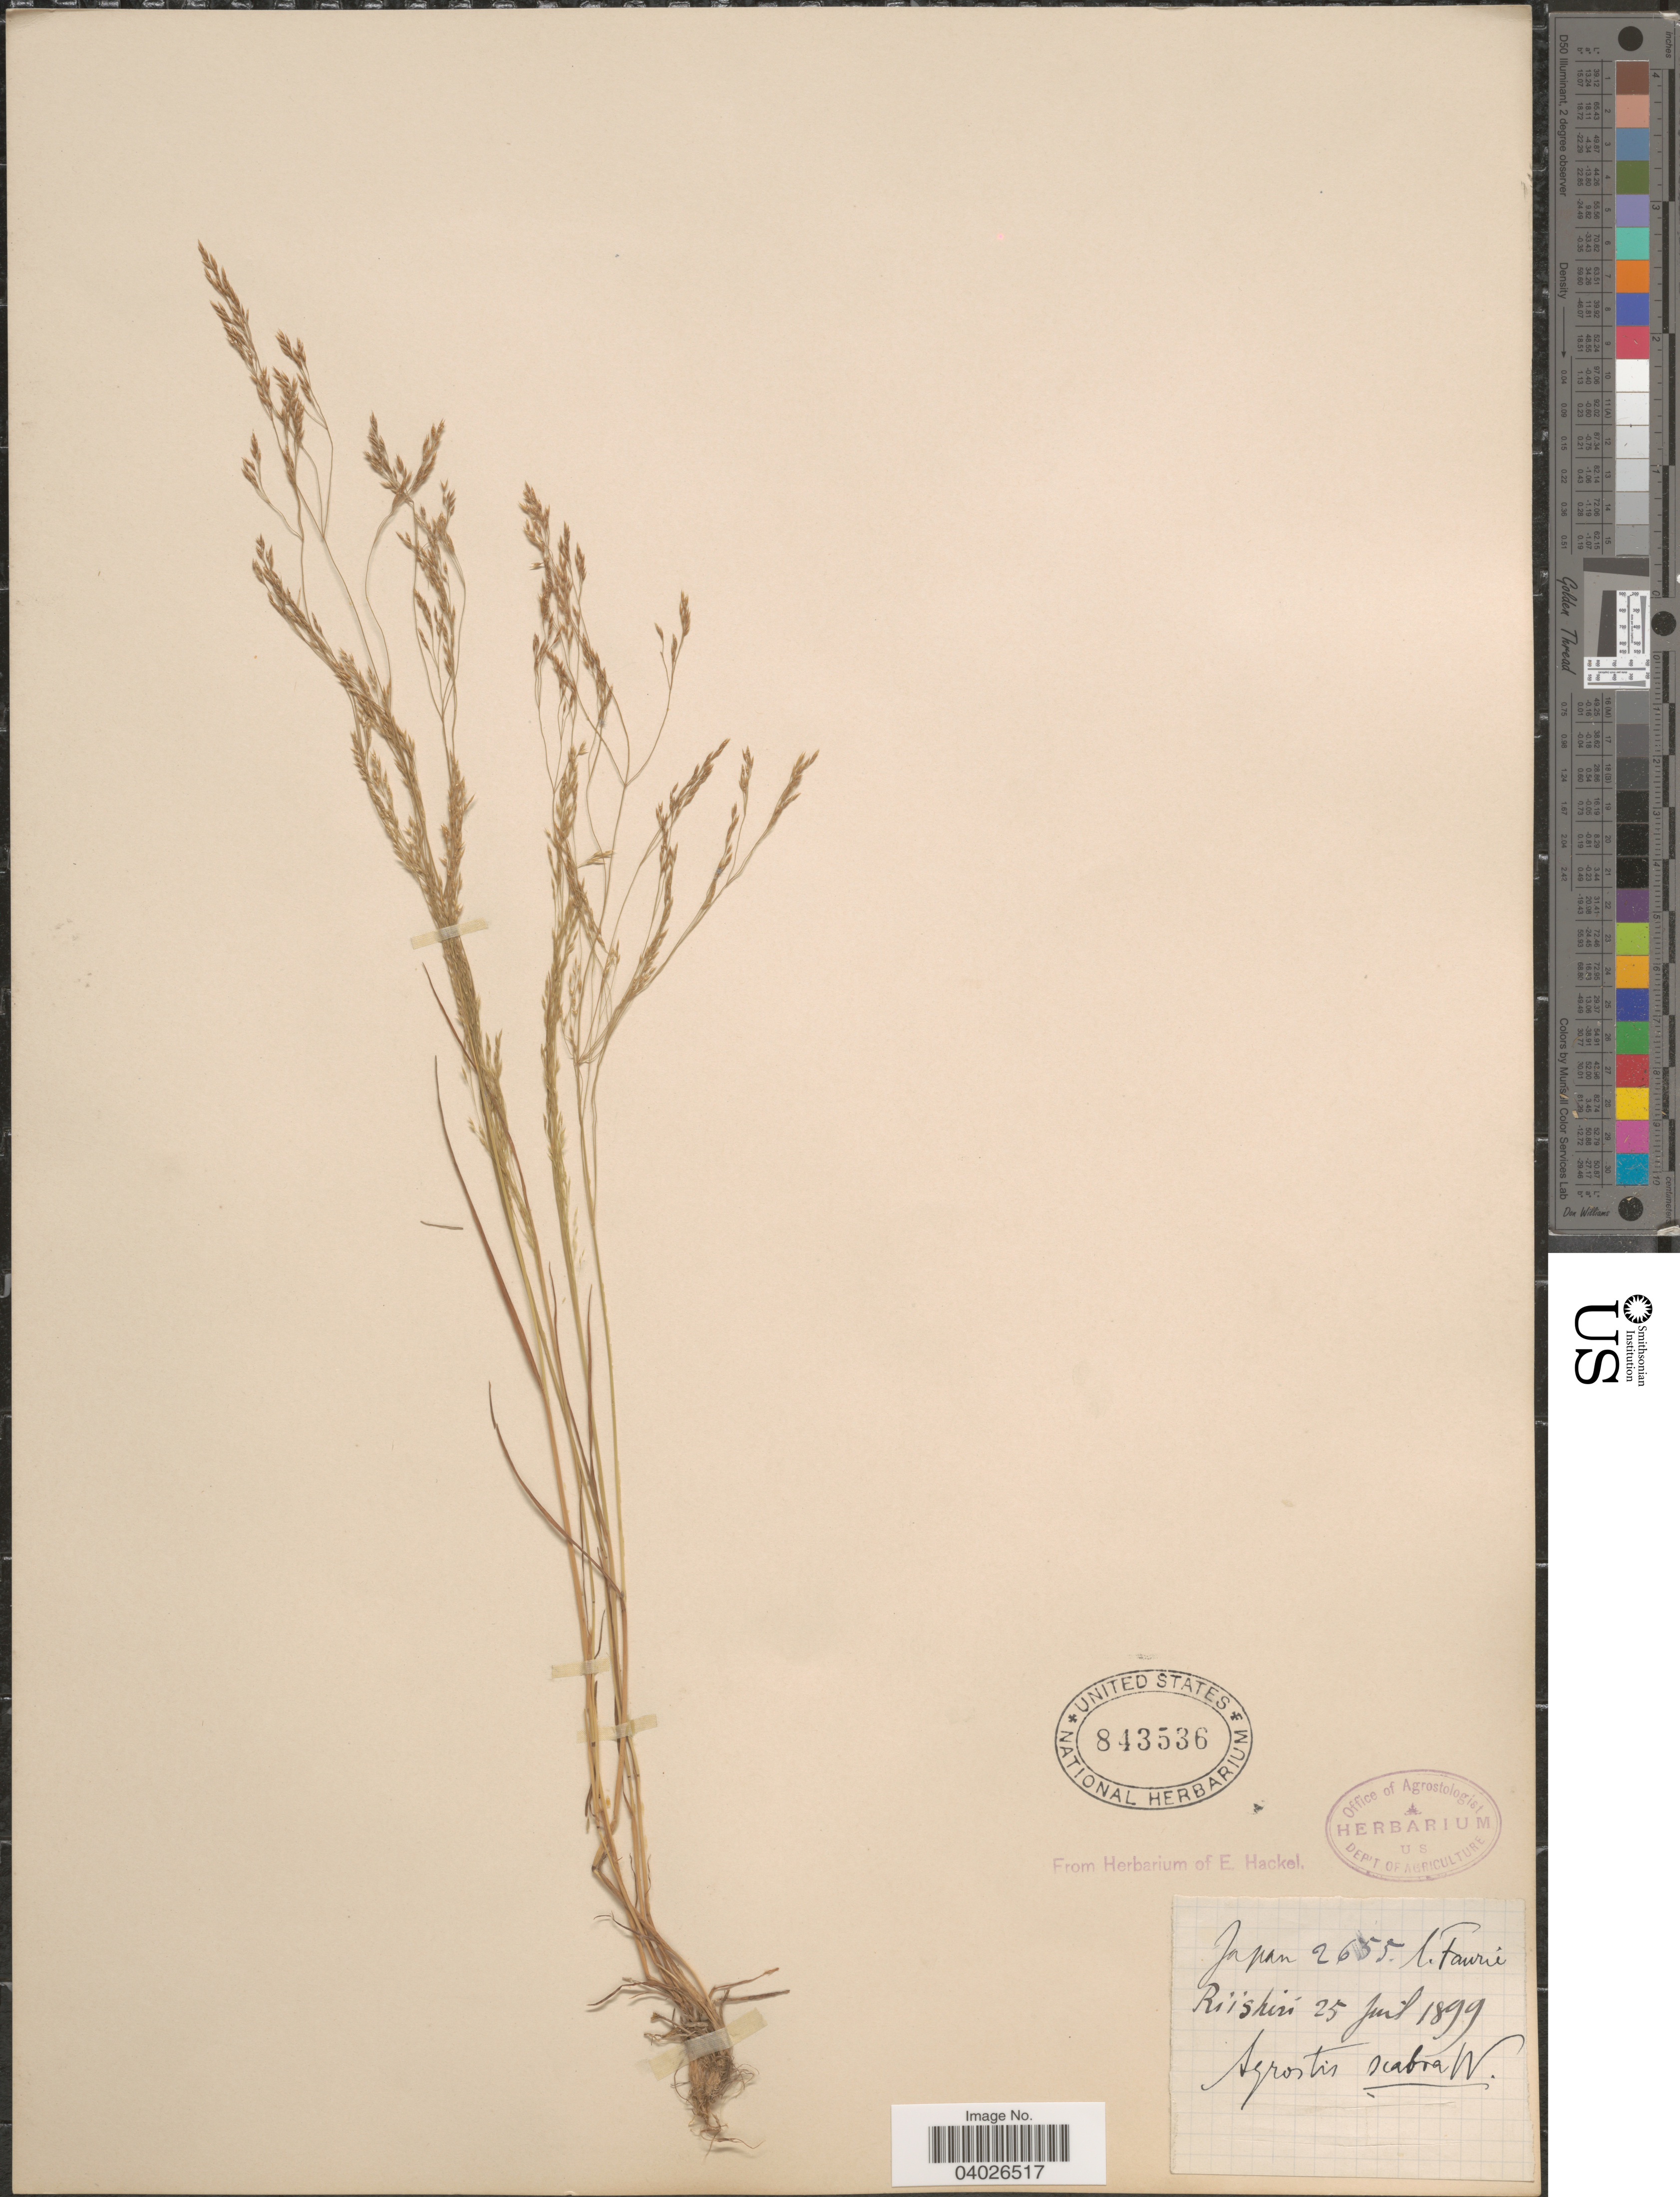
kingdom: Plantae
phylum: Tracheophyta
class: Liliopsida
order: Poales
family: Poaceae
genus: Agrostis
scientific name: Agrostis scabra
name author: Willd.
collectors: -. Faurie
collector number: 2655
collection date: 1899-07-25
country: Japan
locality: Riishirí.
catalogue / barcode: US 843536